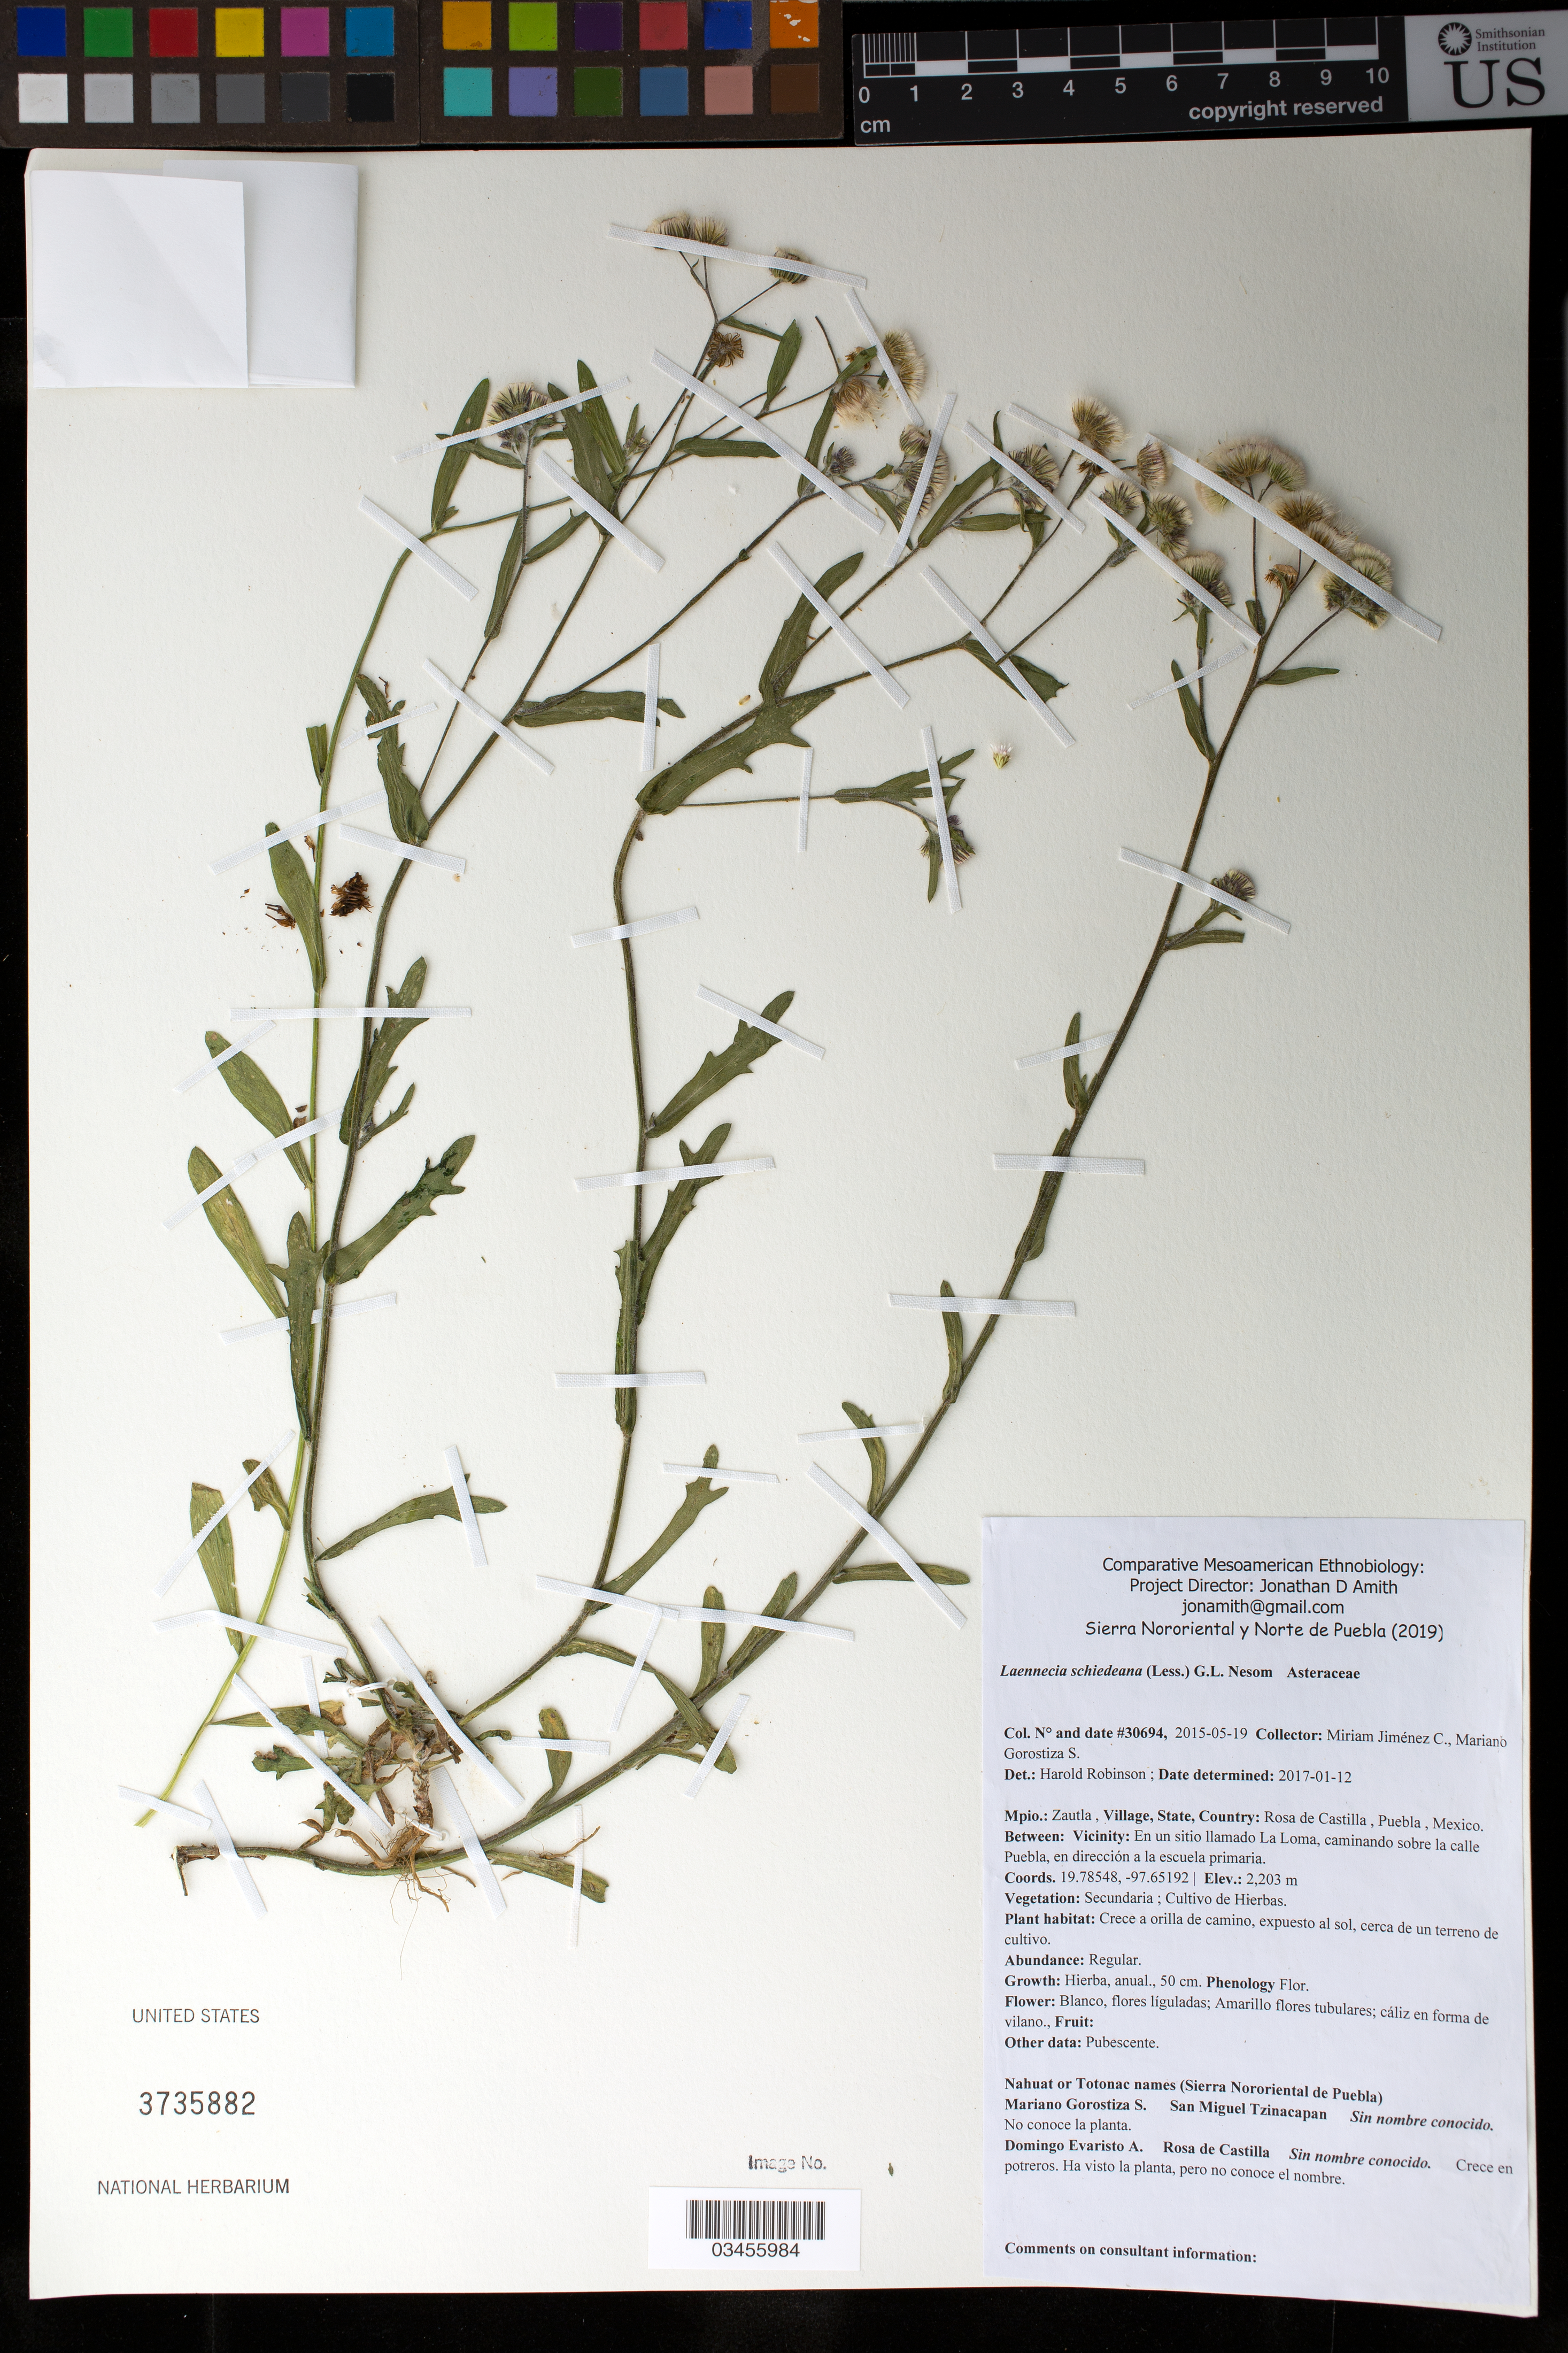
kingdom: Plantae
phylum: Tracheophyta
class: Magnoliopsida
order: Asterales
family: Asteraceae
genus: Laennecia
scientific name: Laennecia schiedeana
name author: (Less.) G.L. Nesom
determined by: Robinson, Harold E., (US)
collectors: M. Jiménez Chimil & M. Gorostiza S.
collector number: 30694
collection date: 2015-05-19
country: México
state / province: Puebla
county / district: Zautla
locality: PUEBLO: Rosa de Castilla; LOCALIDAD EXACTA: En un sitio llamado La Loma, caminando sobre la calle Puebla, en dirección a la escuela primaria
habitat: Cultivo de Hierbas | Crece a orilla de camino, expuesto al sol, cerca de un terreno de cultivo.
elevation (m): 2203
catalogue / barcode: US 3735882